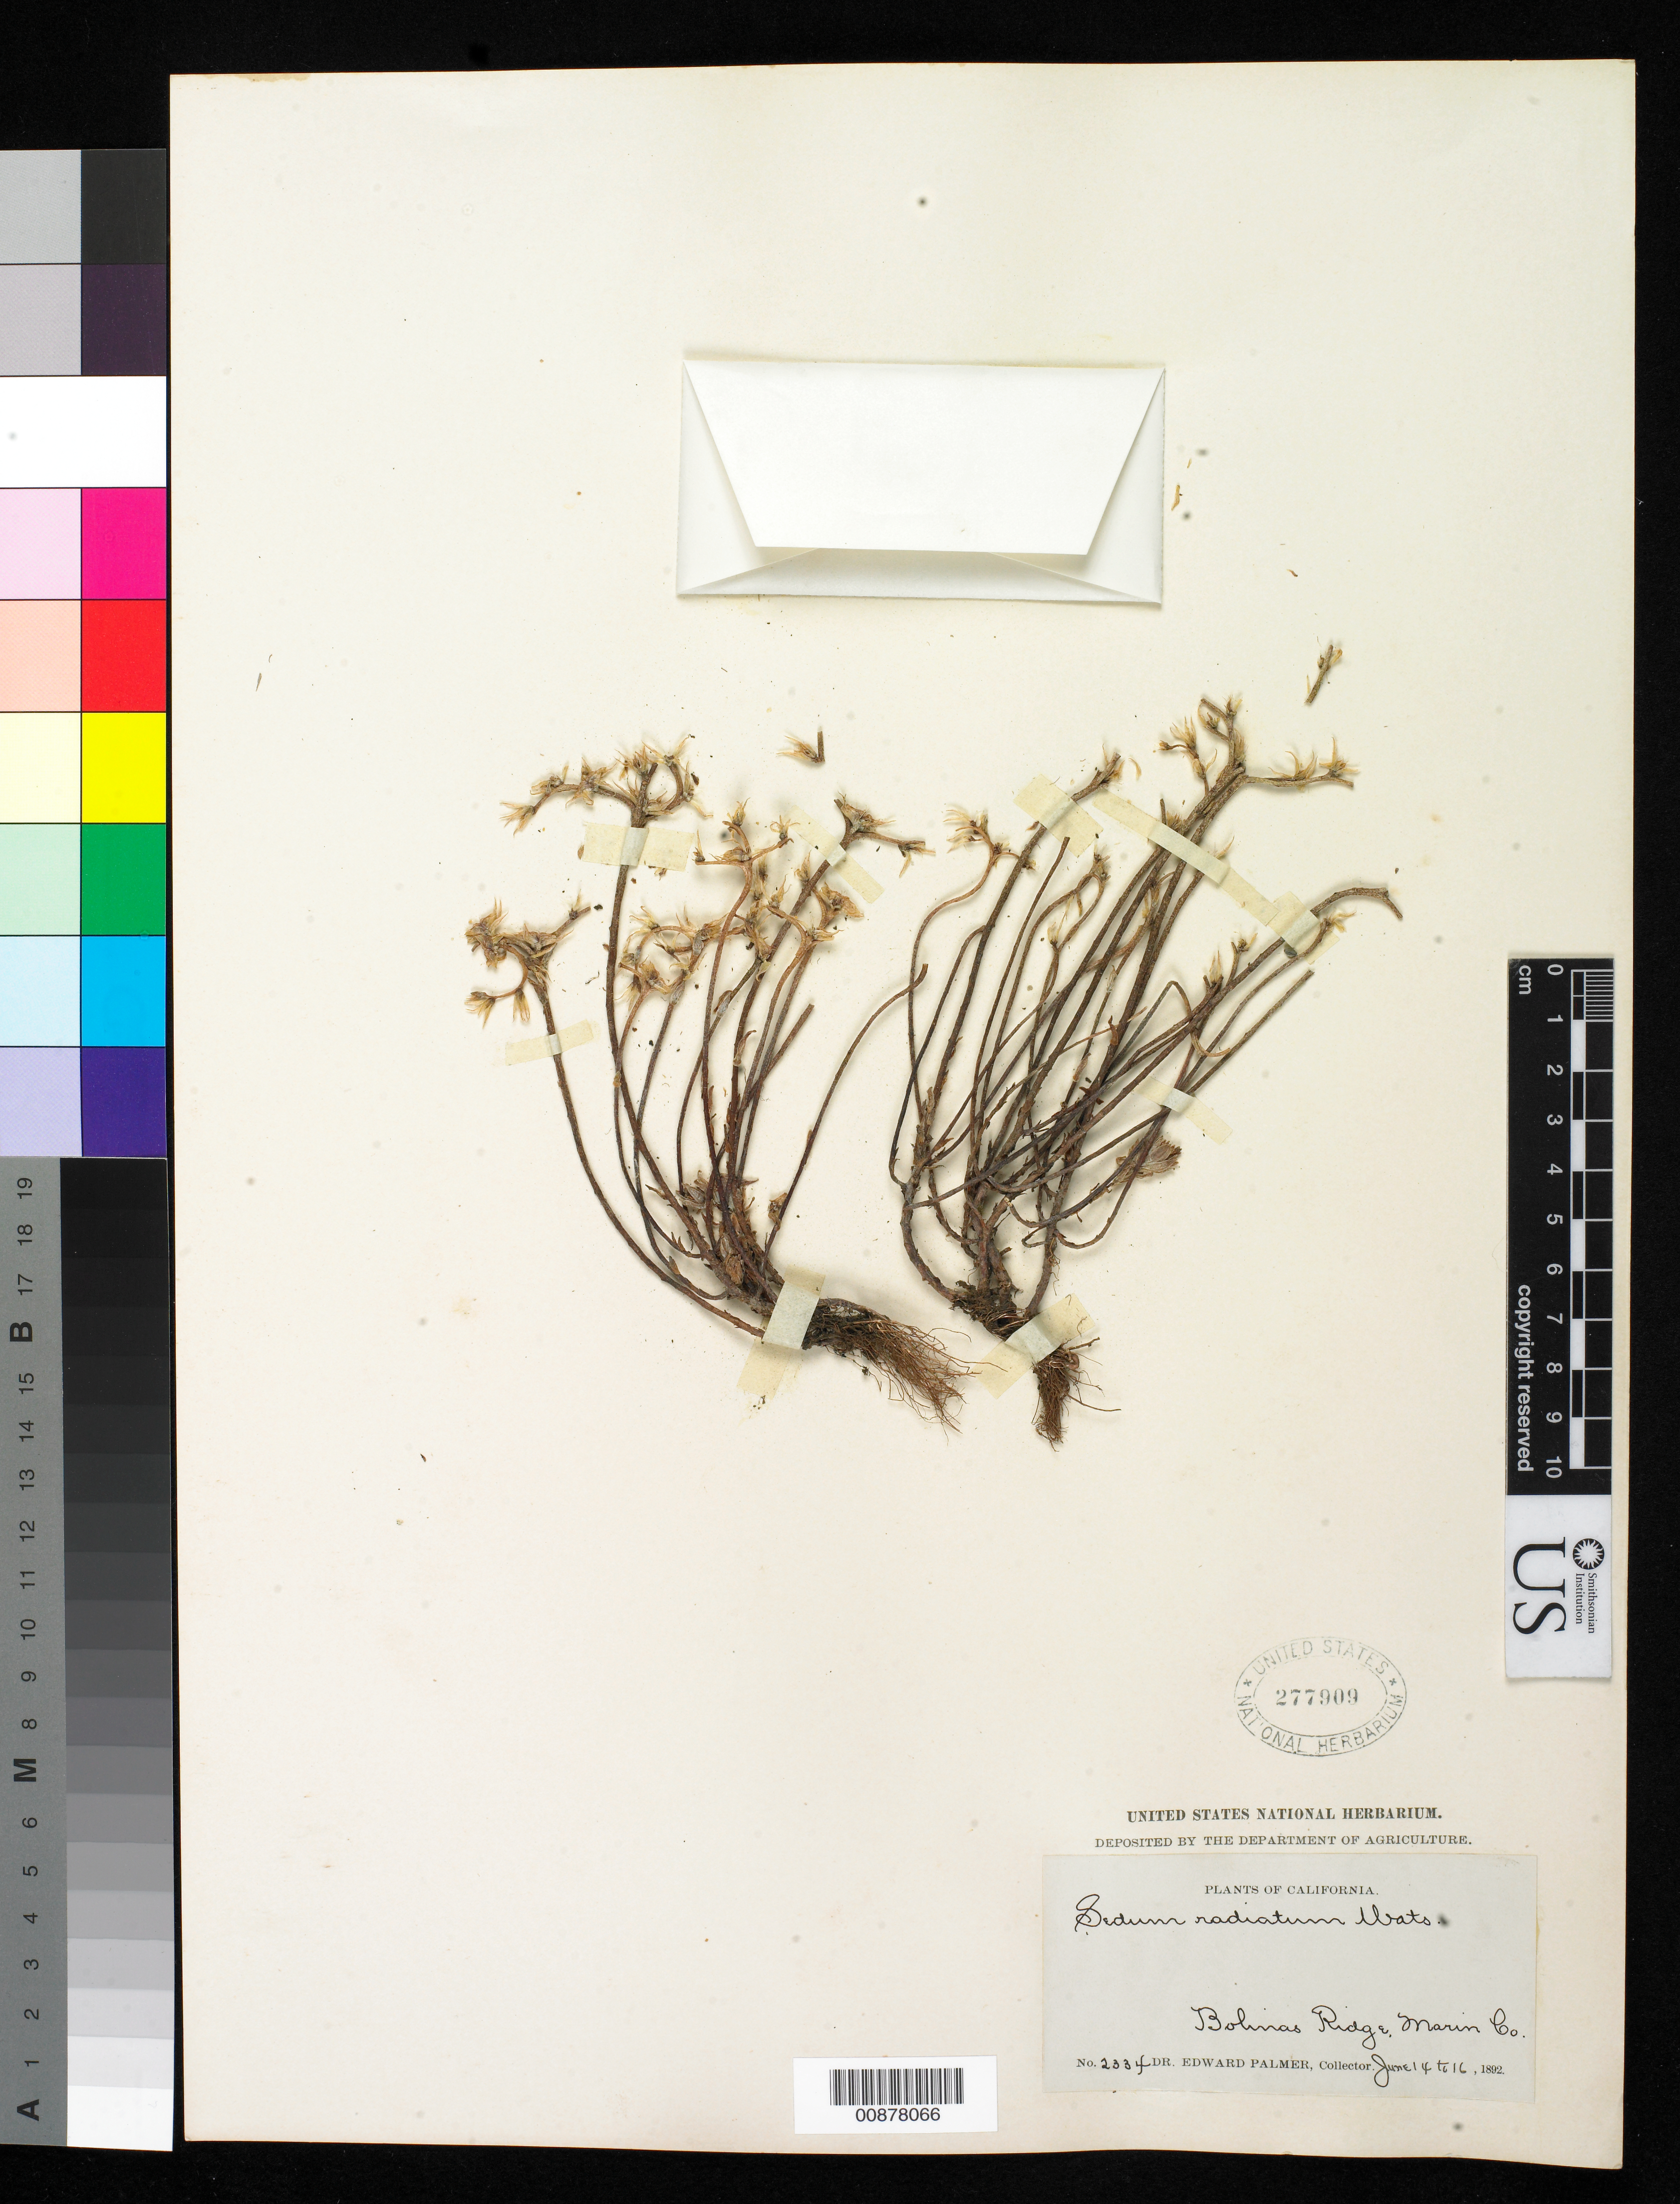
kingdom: Plantae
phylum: Tracheophyta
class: Magnoliopsida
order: Saxifragales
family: Crassulaceae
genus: Sedum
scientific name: Sedum radiatum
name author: S. Watson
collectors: E. Palmer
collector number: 2334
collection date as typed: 14 Jun 1892 to 16 Jun 1892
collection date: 1892-06-14/1892-06-16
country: United States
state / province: California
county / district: Marin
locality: Bolinas Ridge, Marin County, California.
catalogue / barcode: US 277909